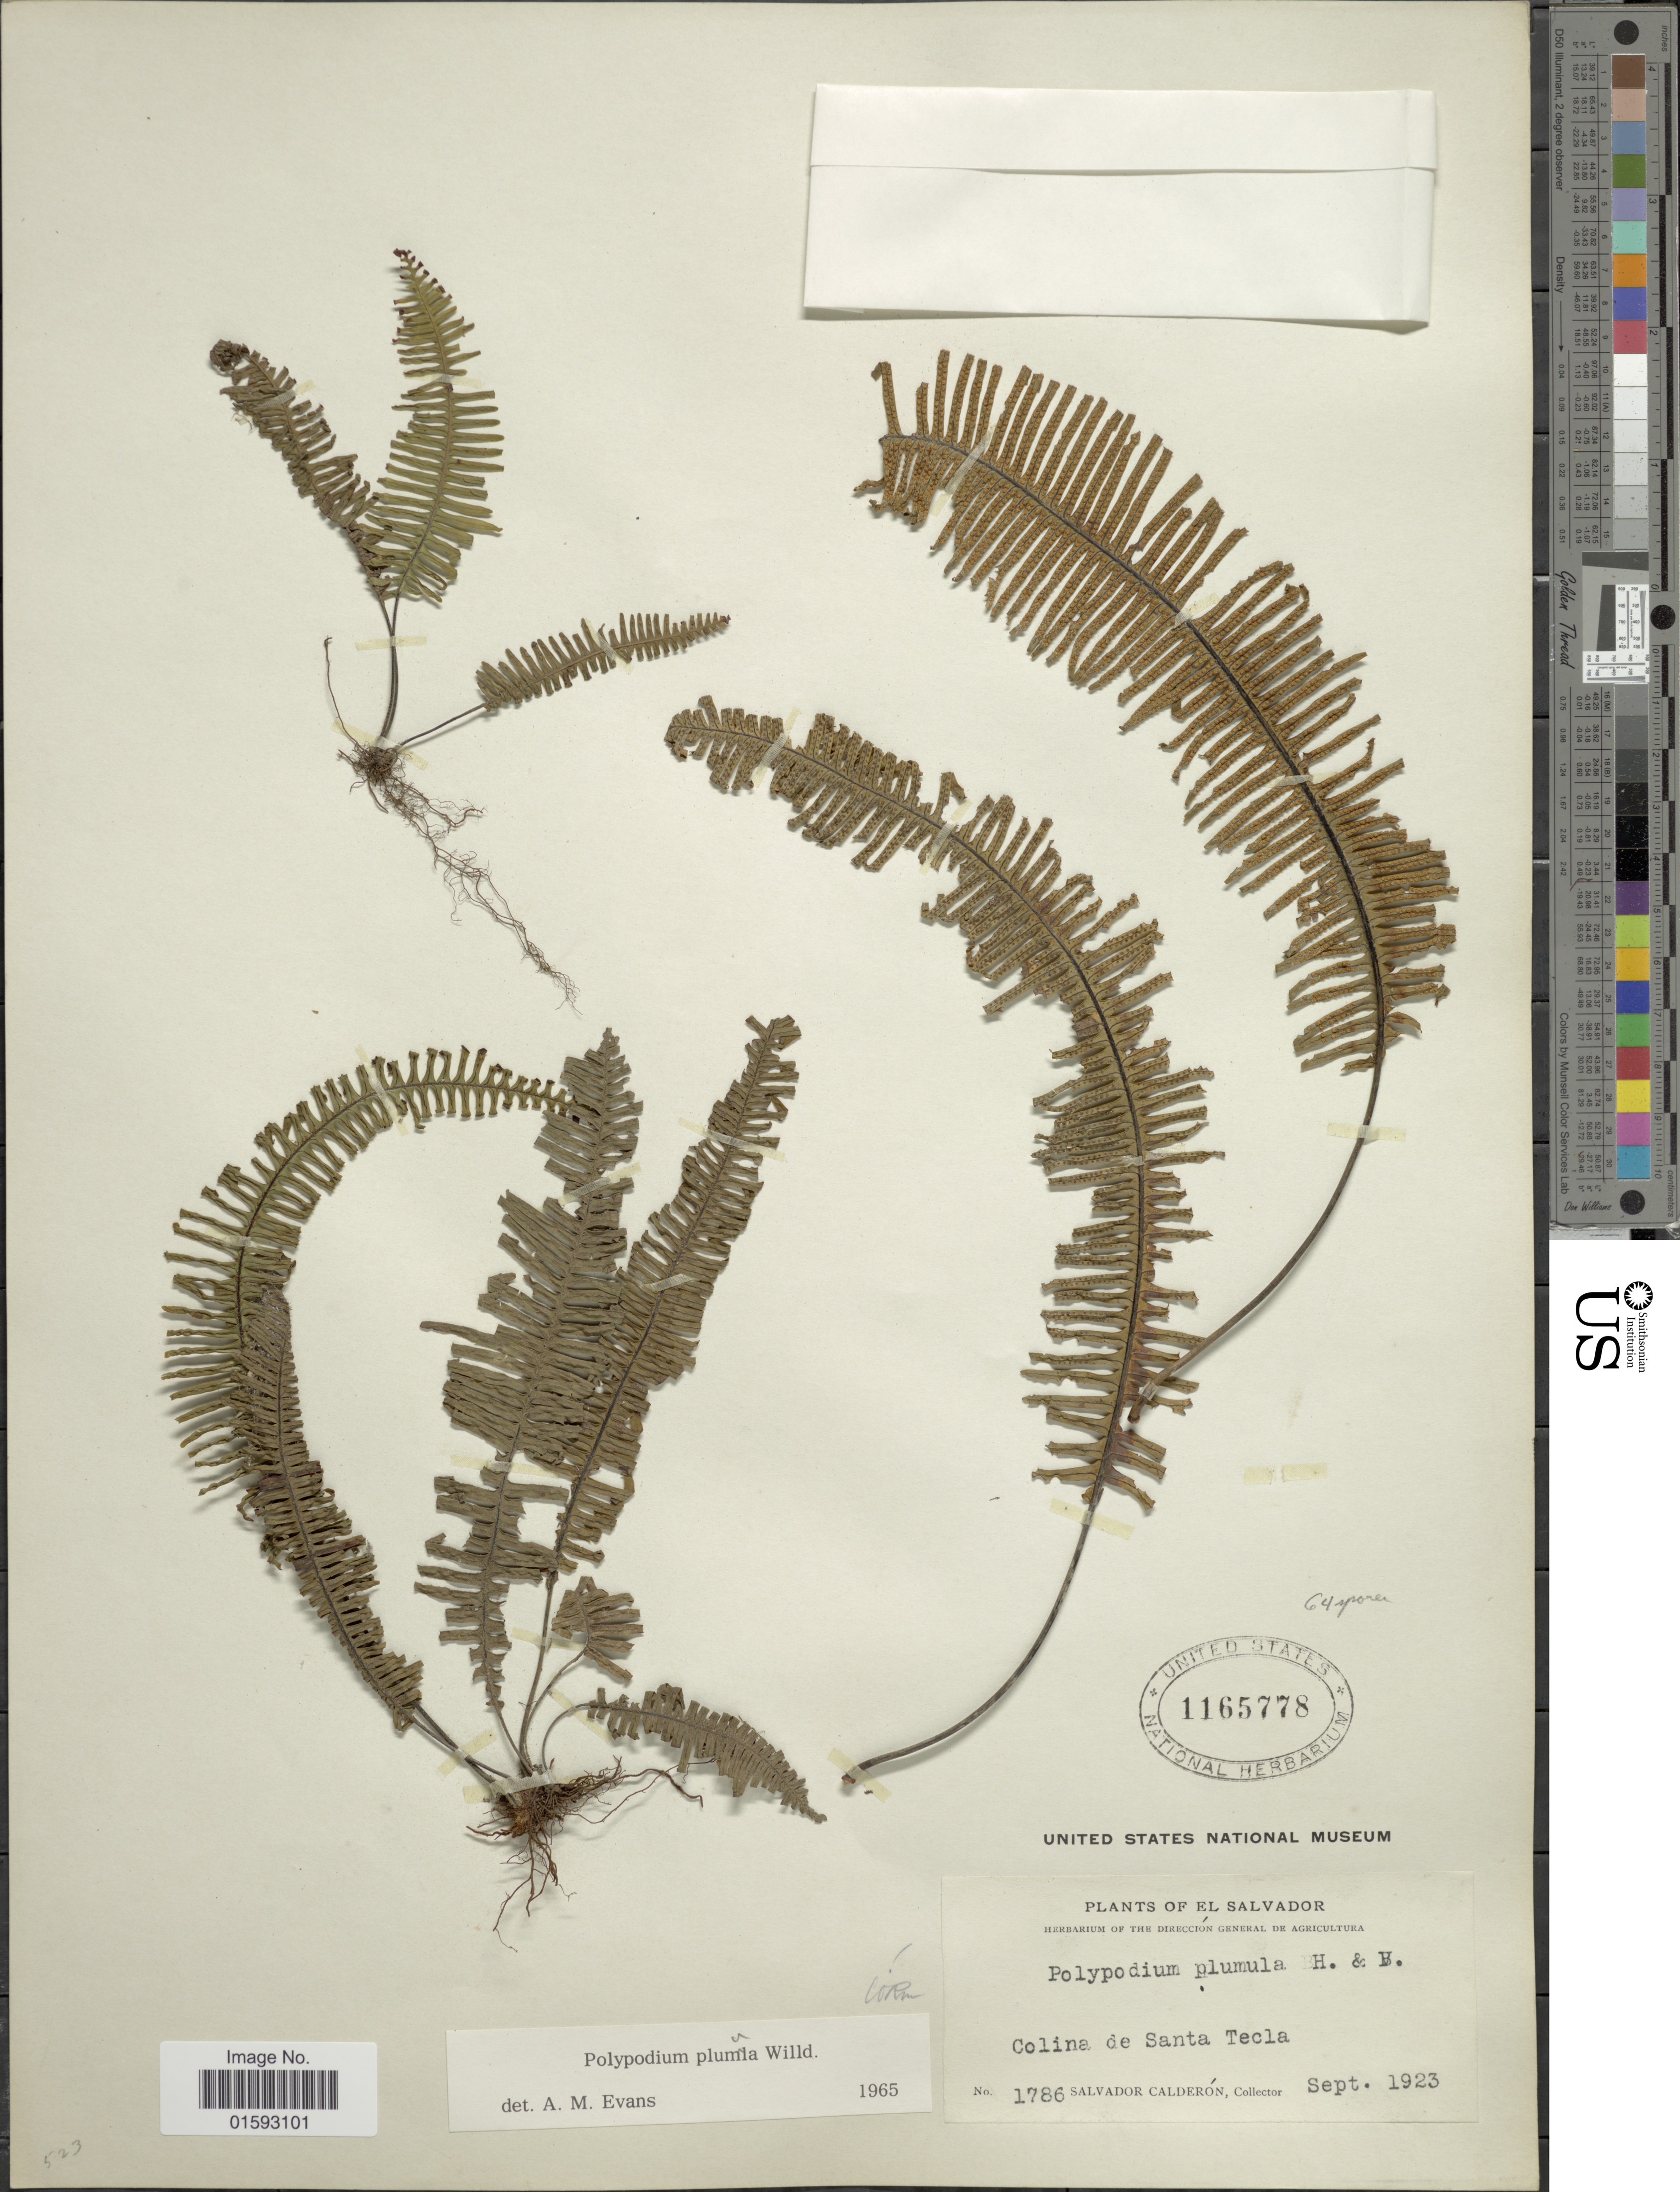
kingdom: Plantae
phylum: Tracheophyta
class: Polypodiopsida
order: Polypodiales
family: Polypodiaceae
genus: Pecluma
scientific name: Pecluma plumula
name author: (Humb. & Bonpl. ex Willd.) M.G. Price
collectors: S. Calderón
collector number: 1786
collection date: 1923-09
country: El Salvador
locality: Colina de Santa Tecla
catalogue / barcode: US 1165778